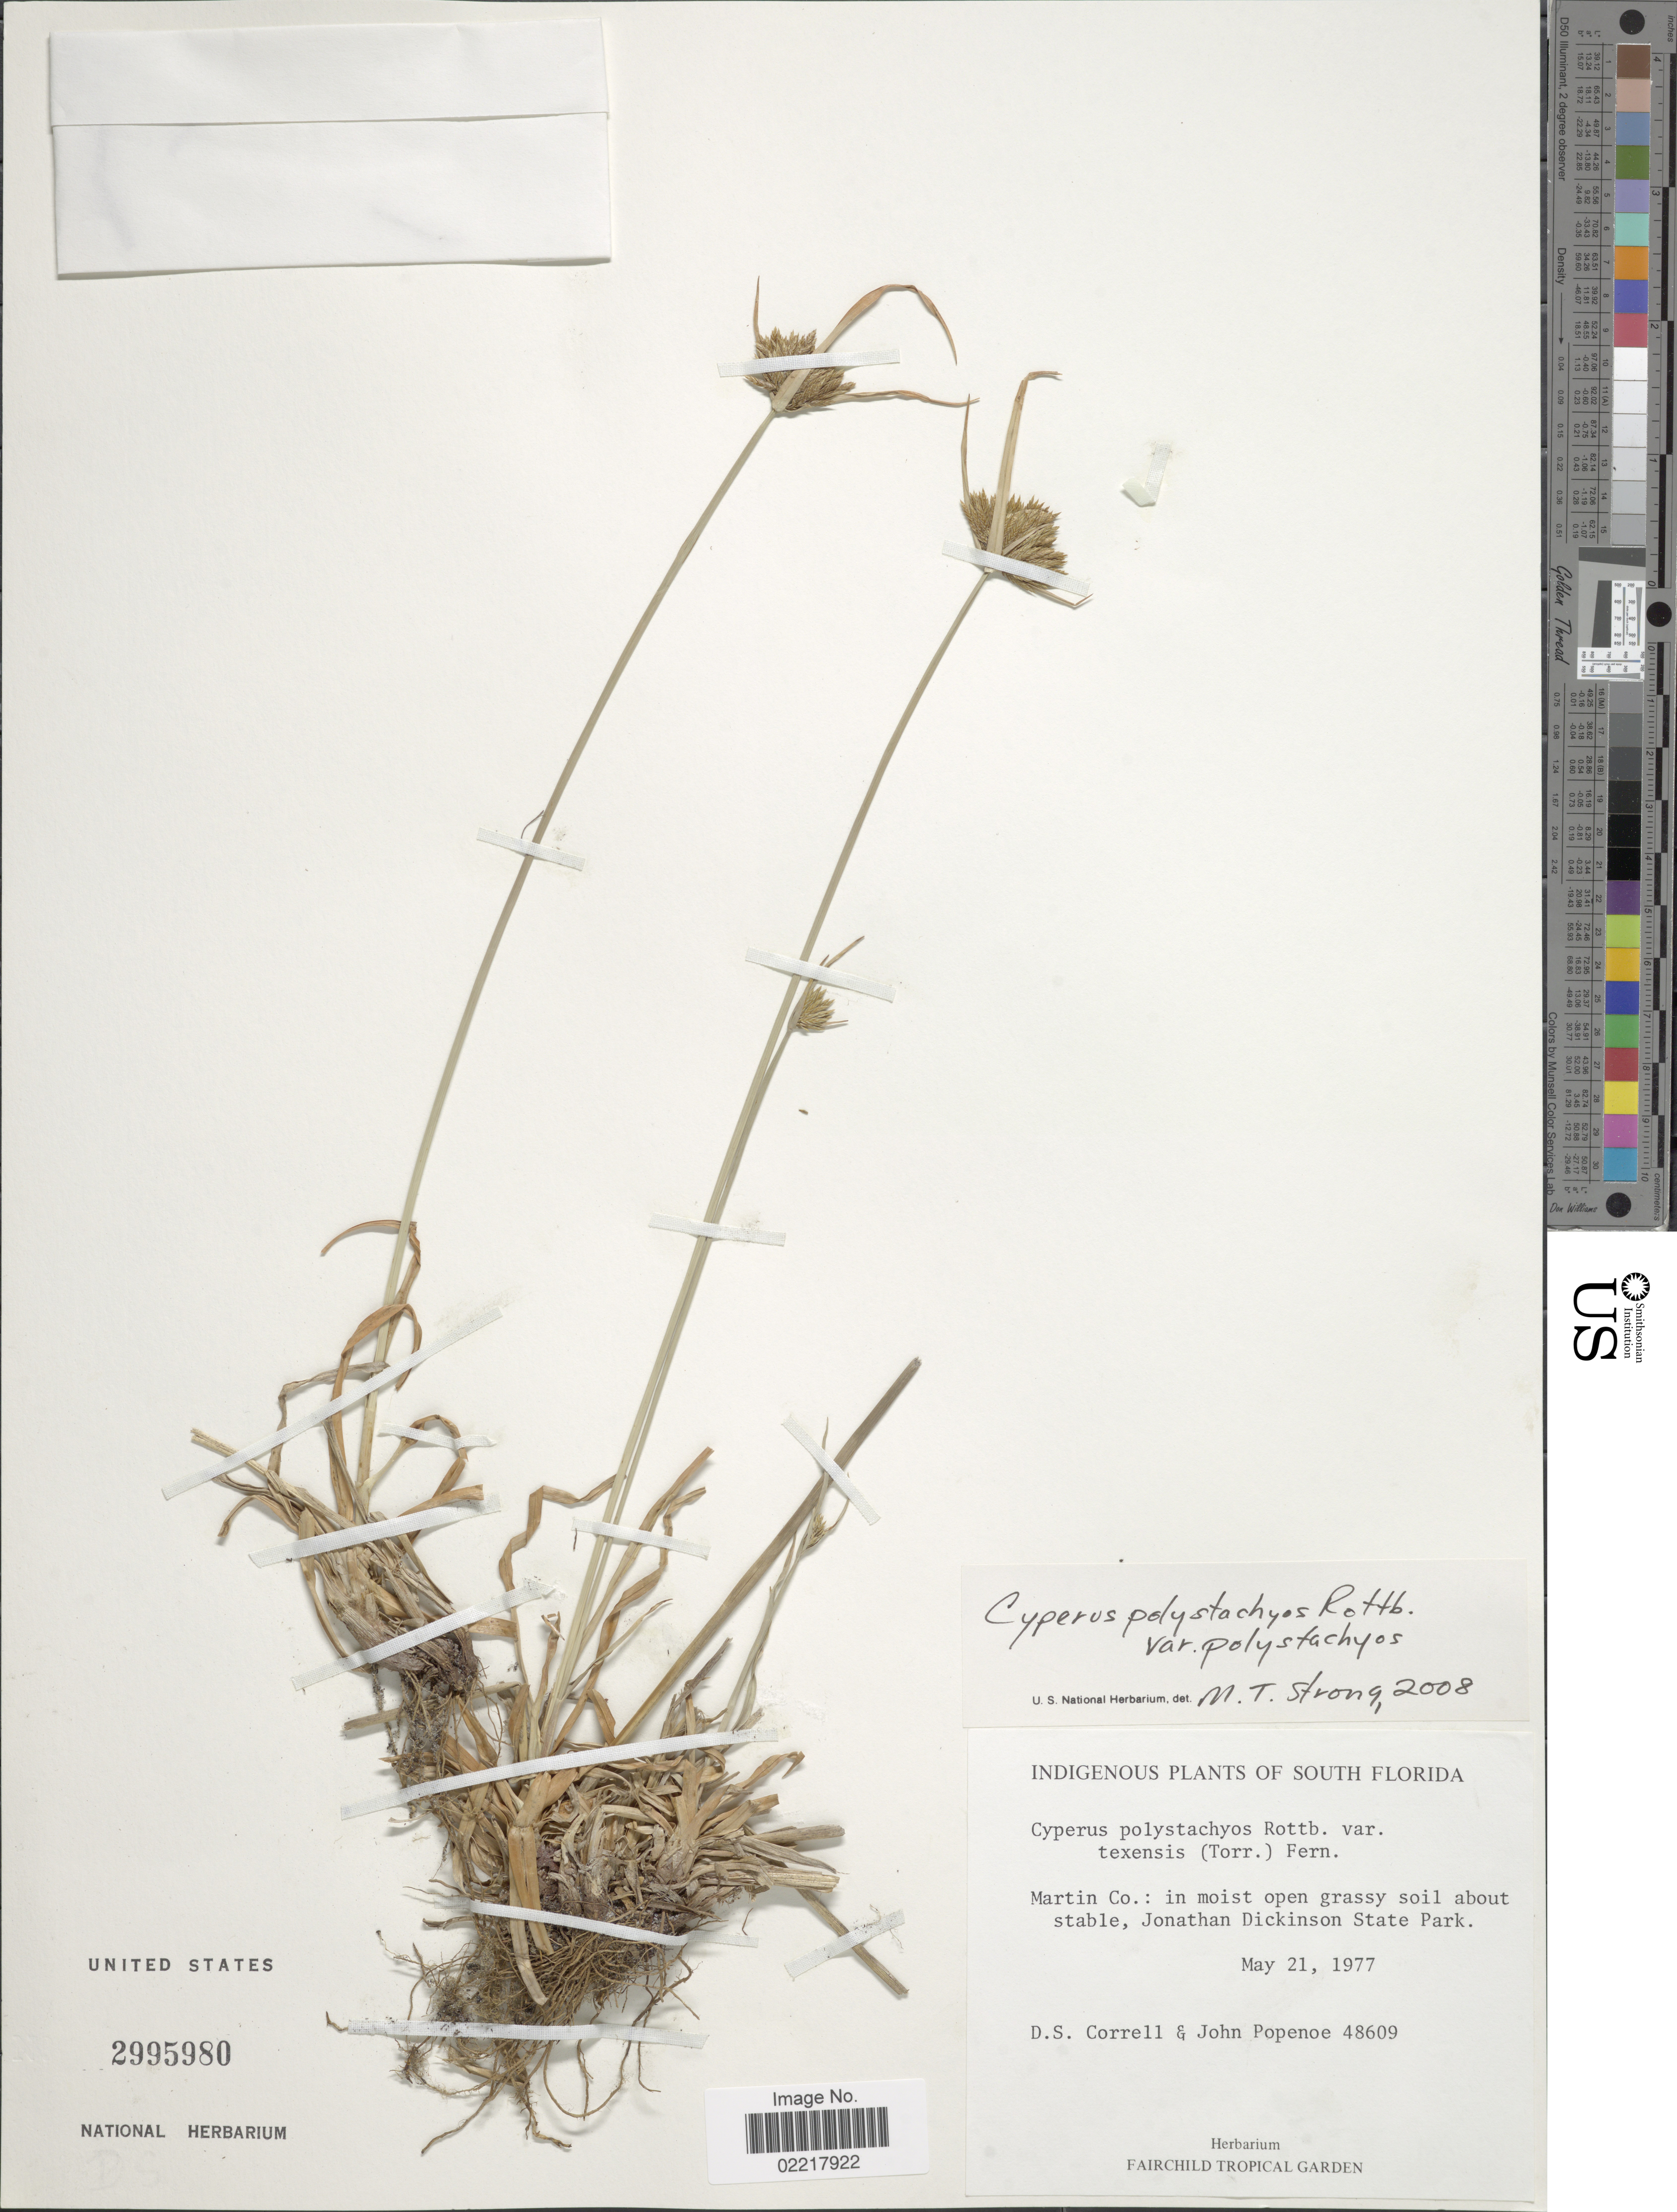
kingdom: Plantae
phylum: Tracheophyta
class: Liliopsida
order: Poales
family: Cyperaceae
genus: Cyperus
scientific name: Cyperus polystachyos var. polystachyos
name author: Rottb.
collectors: D. S. Correll & J. Popenoe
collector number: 48609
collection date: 1977-05-21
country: United States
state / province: Florida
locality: Indigenous of South Florida, martin Co: in moist open grassy soil about stable, Jonathan Dickinson State Park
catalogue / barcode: US 2995980